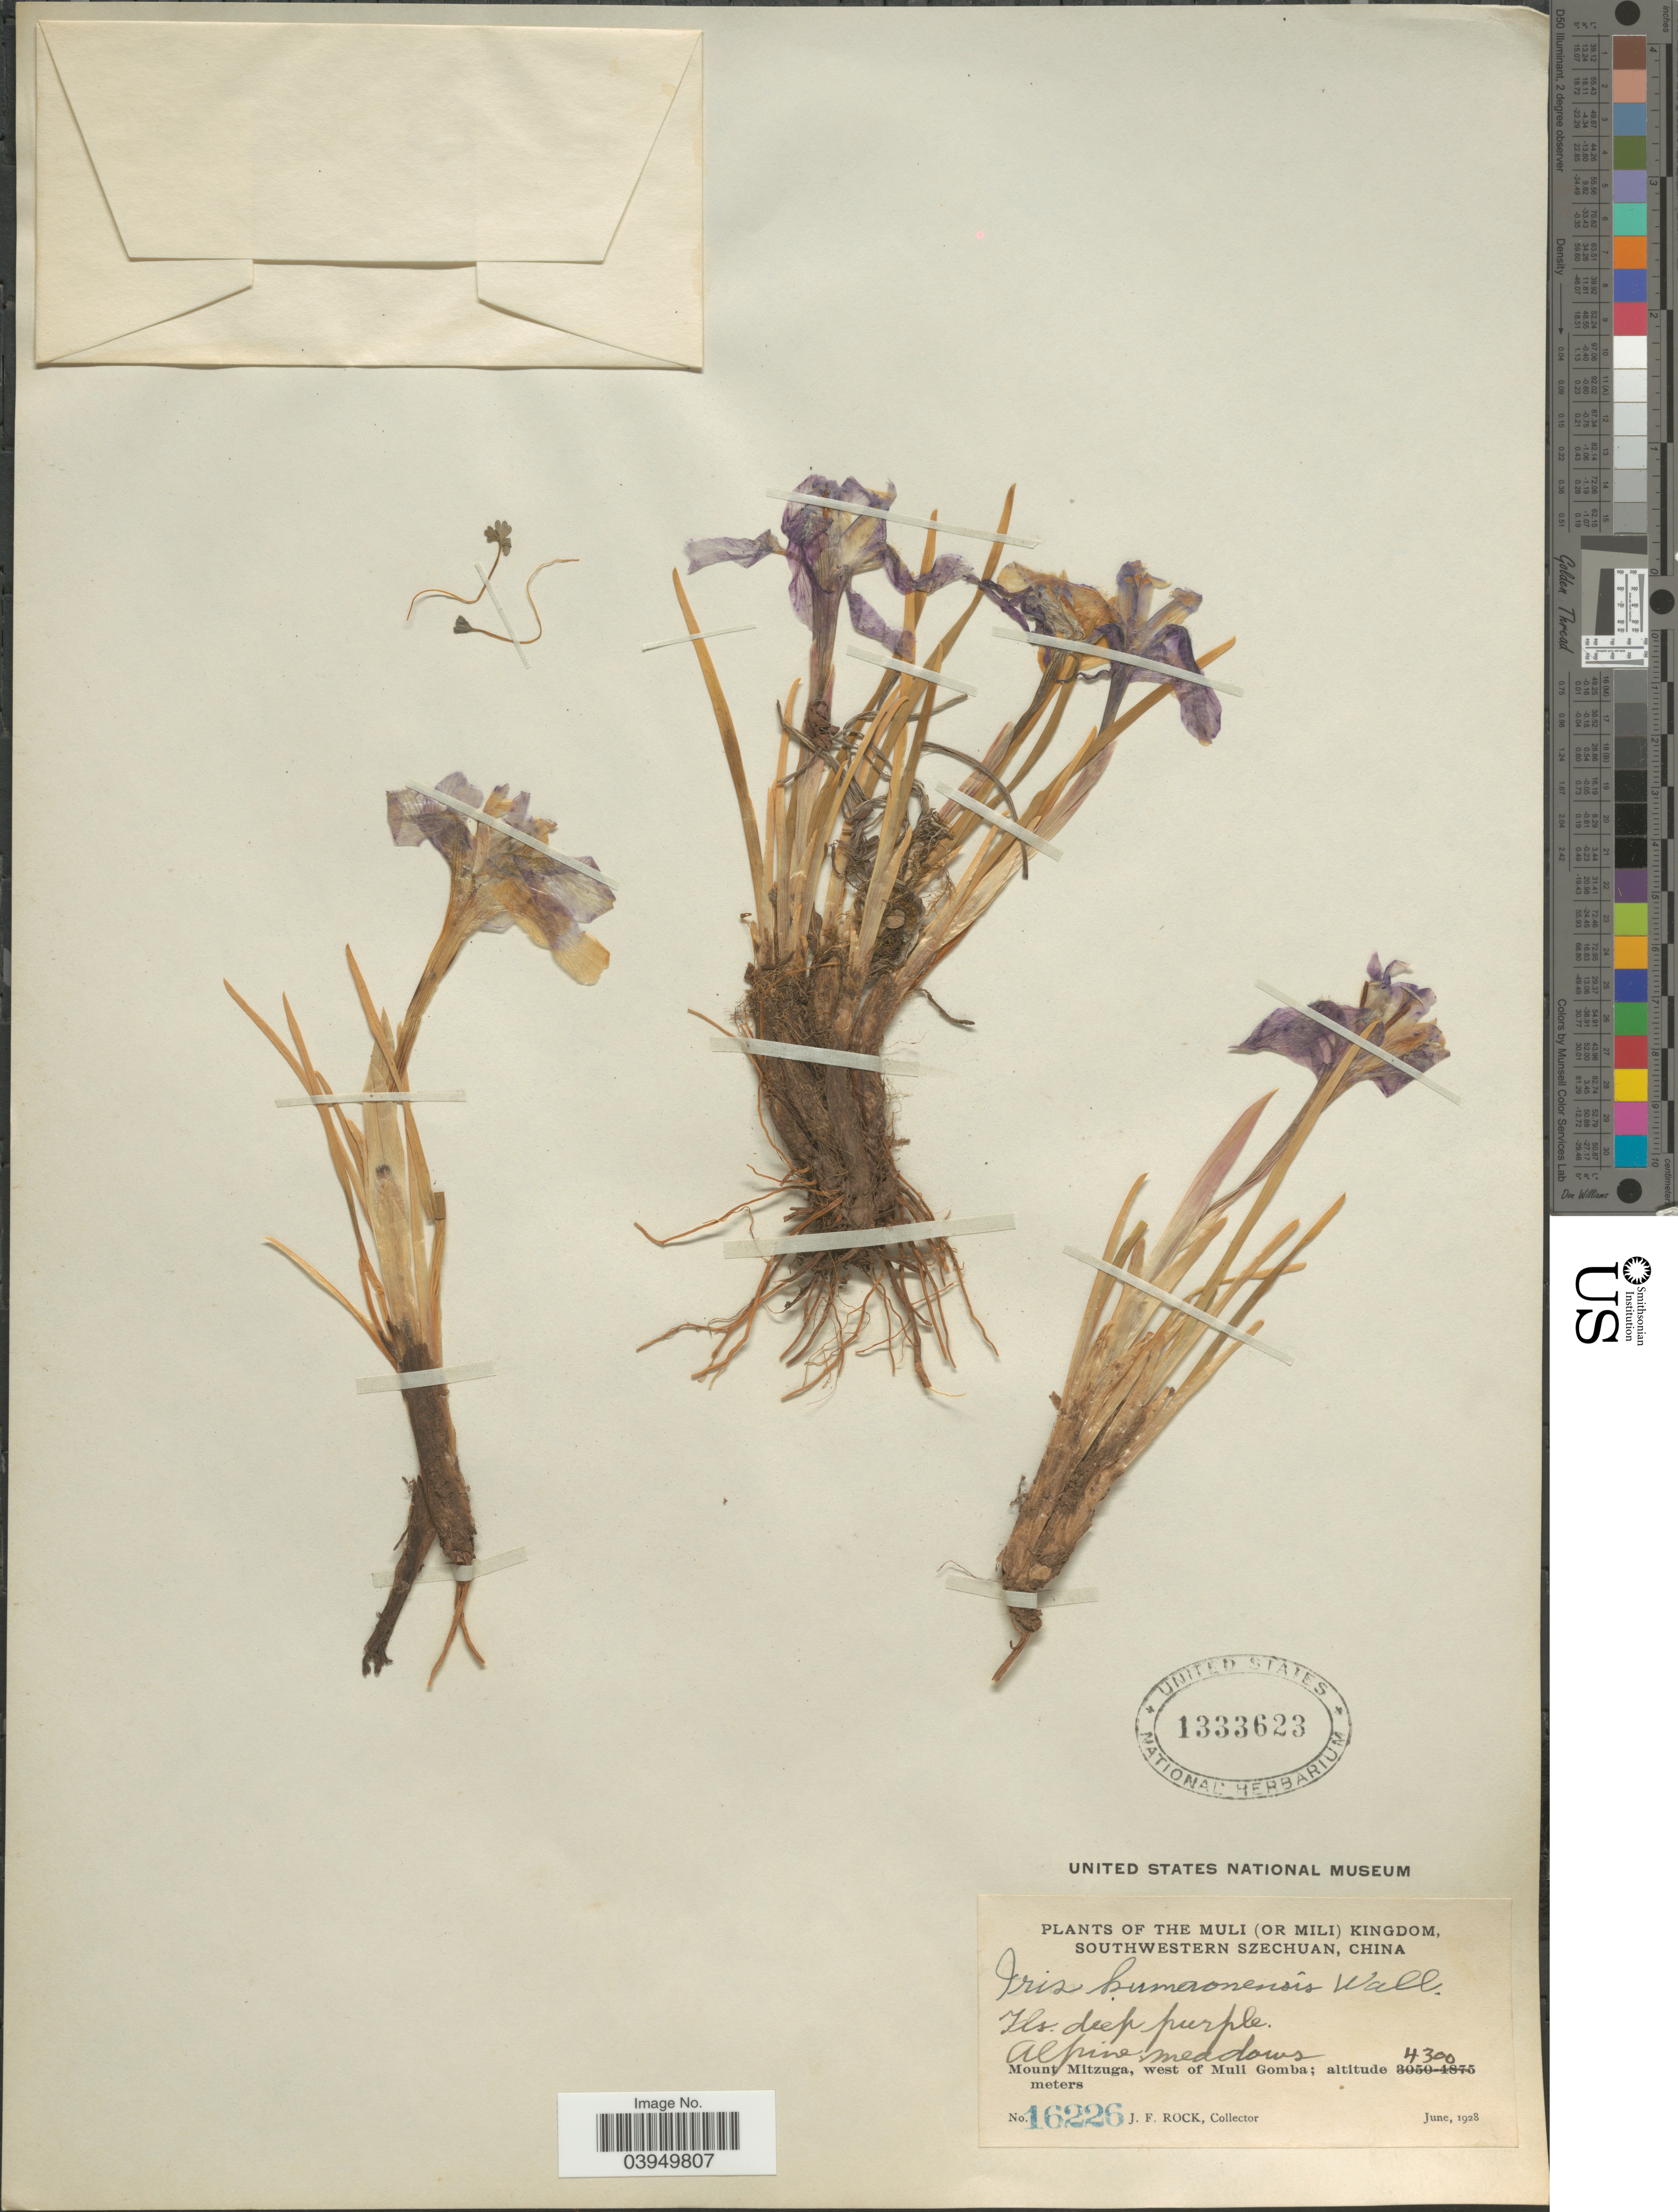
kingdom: Plantae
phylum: Tracheophyta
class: Liliopsida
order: Asparagales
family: Iridaceae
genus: Iris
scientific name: Iris kemaonensis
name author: Wall. ex D. Don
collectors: J. Rock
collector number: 16226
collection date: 1928-06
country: China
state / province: Sichuan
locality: The Muli (or Mili) Kingdom, Southwestern Szechuan. Mount Mitzuga, west of Muli Gomba.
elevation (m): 4300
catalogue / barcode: US 1333623